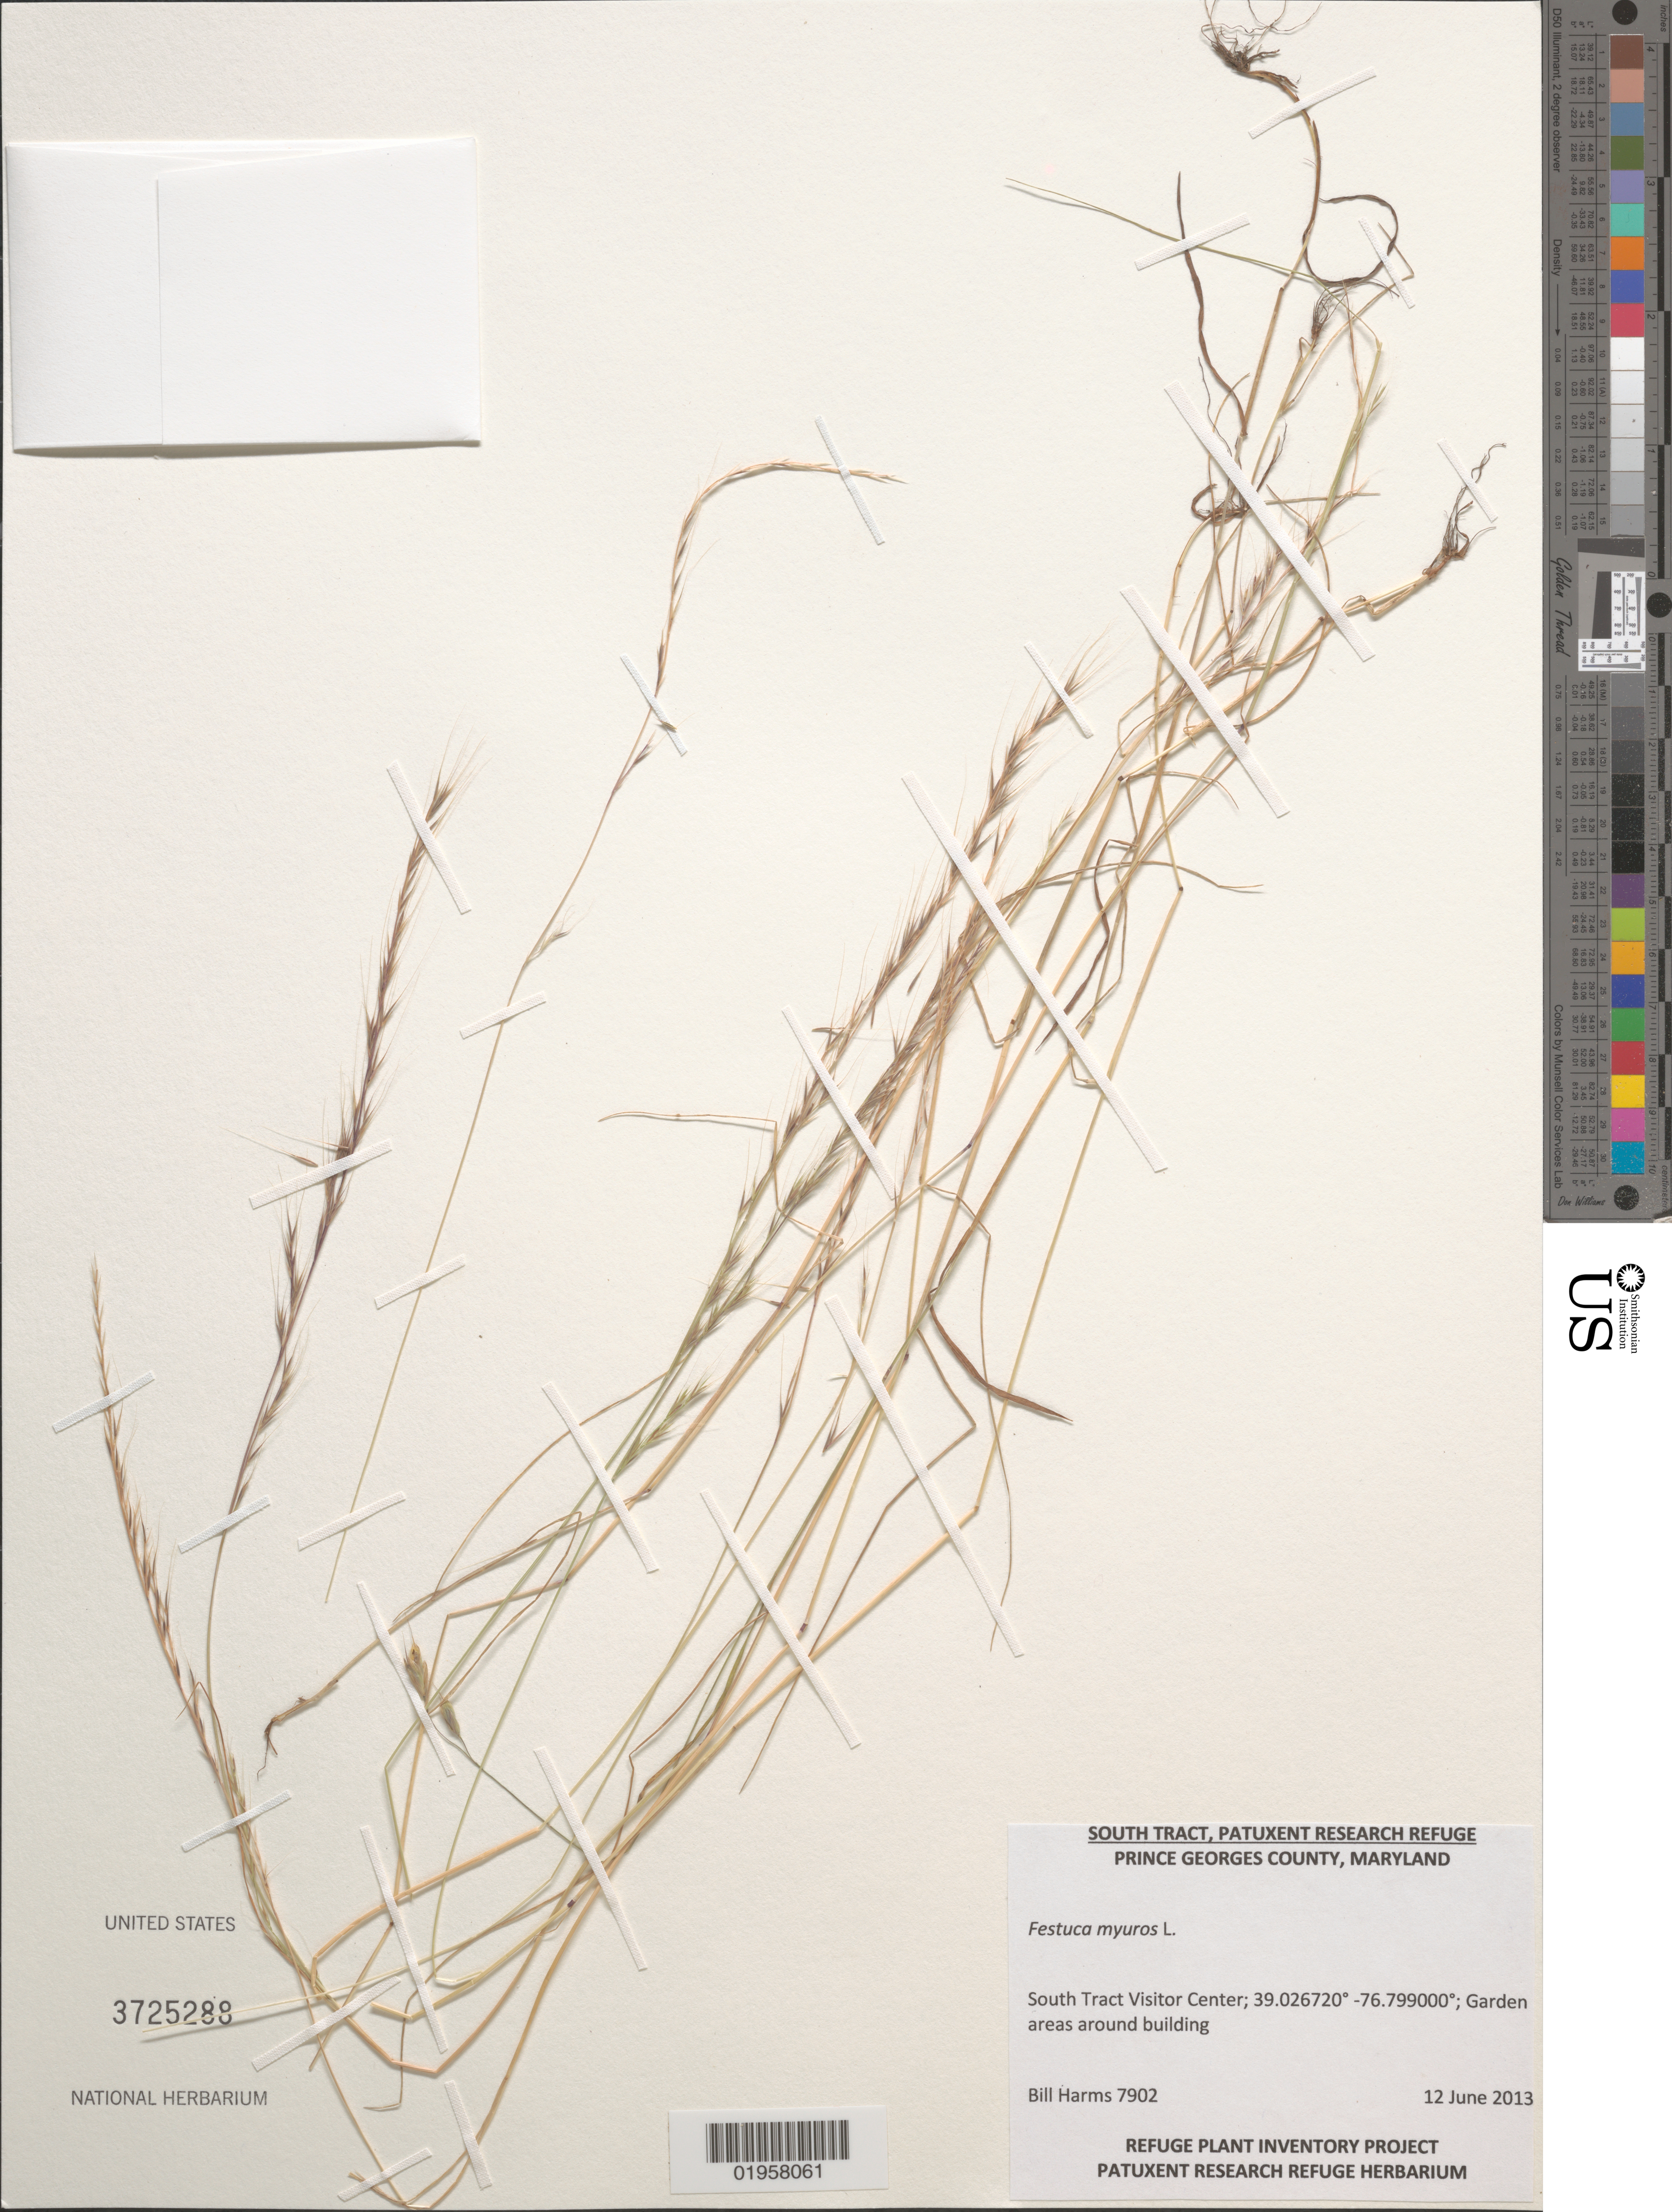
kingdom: Plantae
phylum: Tracheophyta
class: Liliopsida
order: Poales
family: Poaceae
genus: Festuca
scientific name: Festuca myuros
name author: L.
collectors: B. Harms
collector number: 7902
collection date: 2013-06-12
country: United States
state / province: Maryland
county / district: Prince George's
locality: Patuxent Research Refuge, South Tract. South Tract Visitor Center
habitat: Garden areas around building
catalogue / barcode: US 3725288